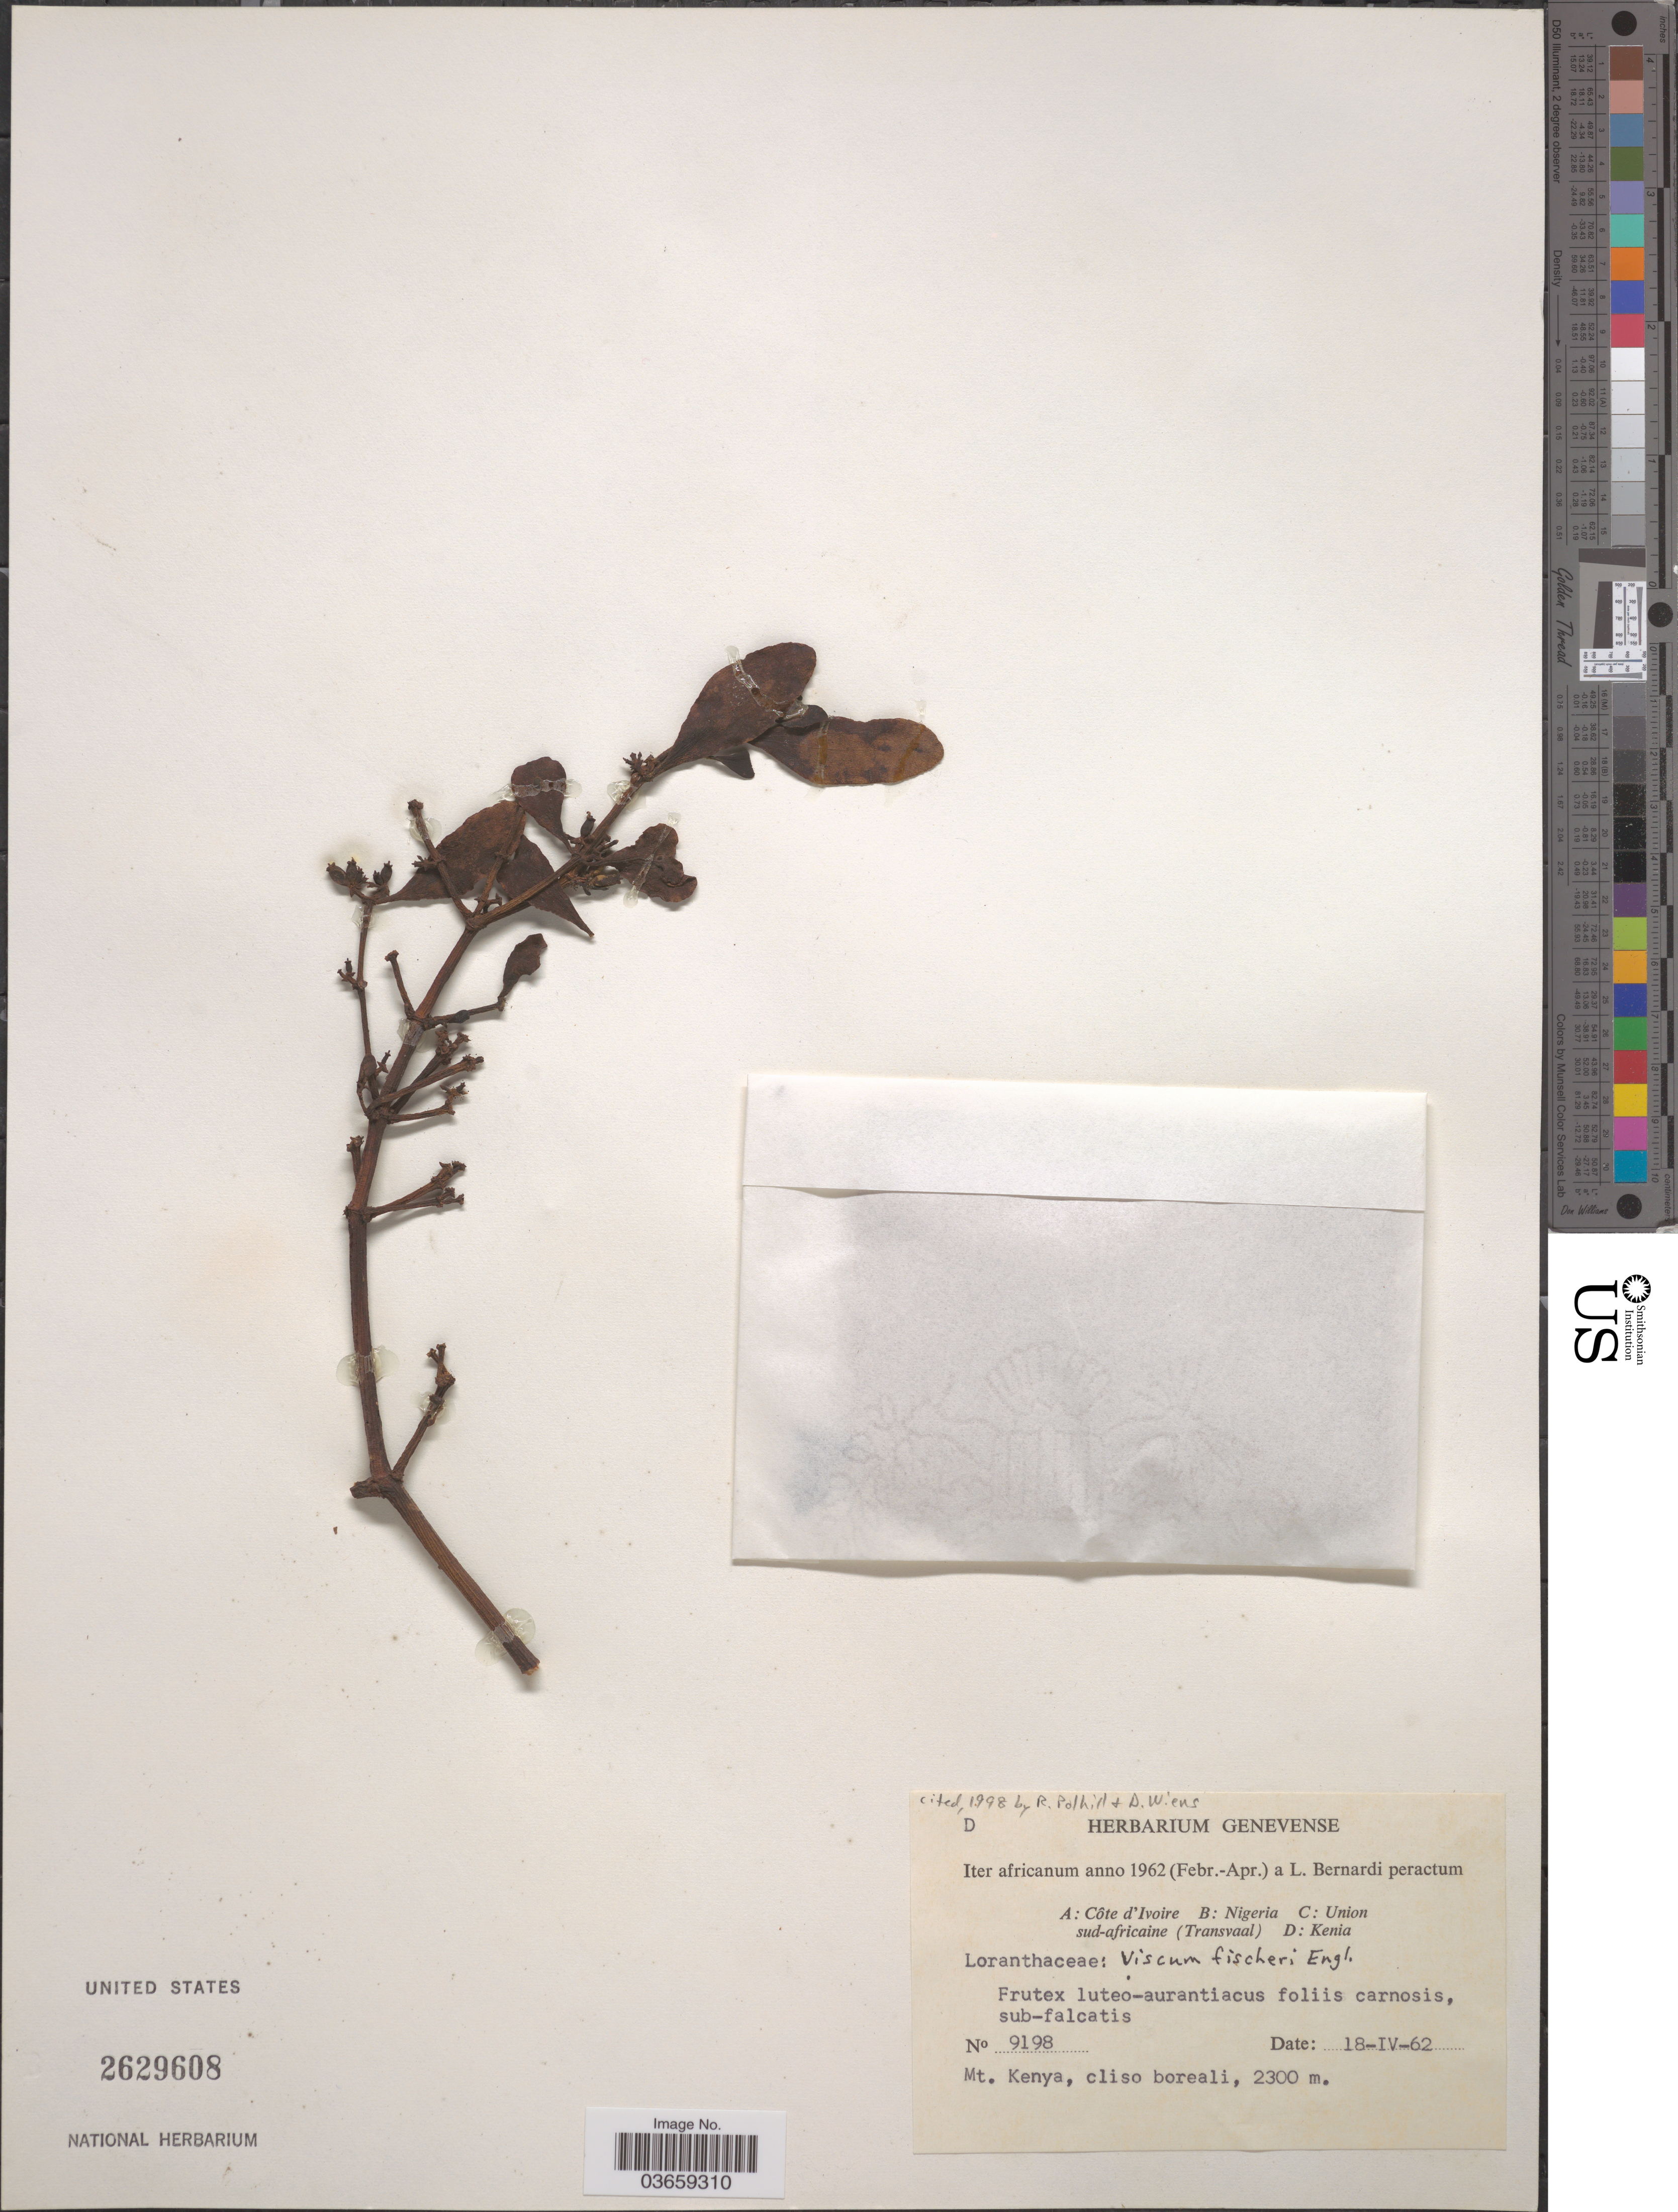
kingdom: Plantae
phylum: Tracheophyta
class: Magnoliopsida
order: Santalales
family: Viscaceae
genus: Viscum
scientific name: Viscum fischeri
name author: Engl.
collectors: L. Bernardi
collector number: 9198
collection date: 1962-04-18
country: Kenya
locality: Mt. Kenya, cliso boreali.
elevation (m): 2300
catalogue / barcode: US 2629608